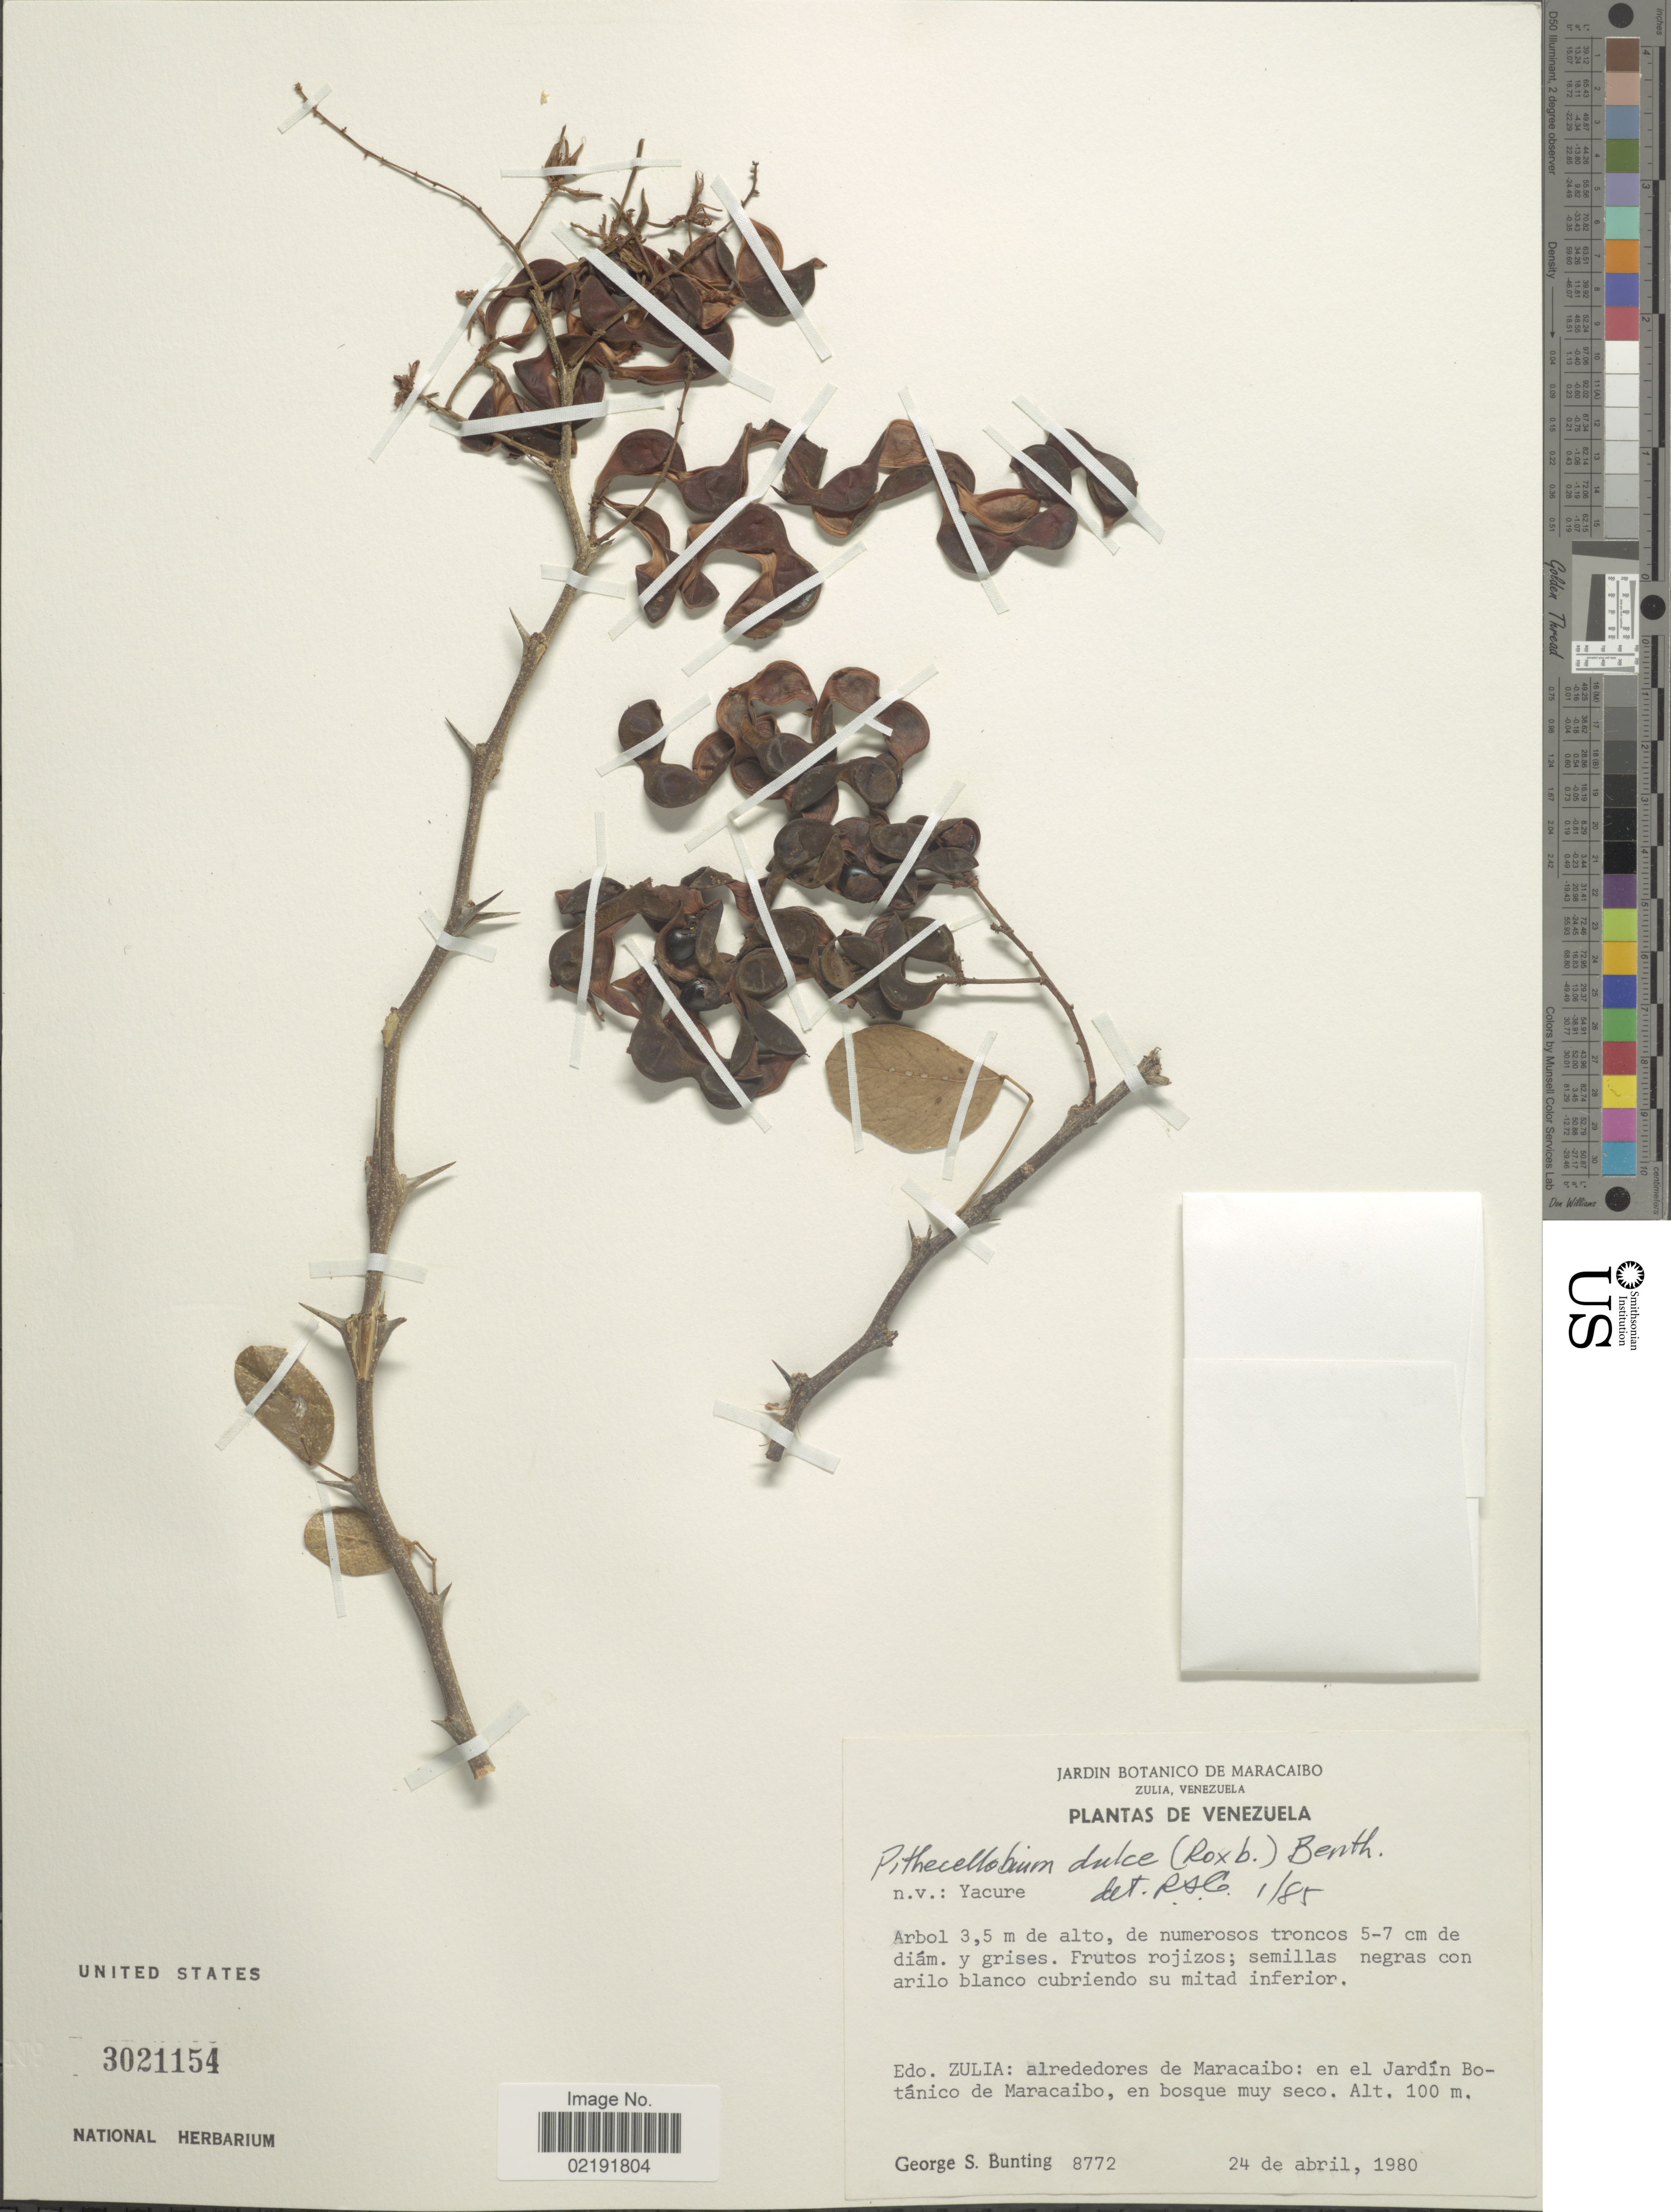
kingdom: Plantae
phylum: Tracheophyta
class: Magnoliopsida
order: Fabales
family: Fabaceae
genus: Pithecellobium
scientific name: Pithecellobium dulce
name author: (Roxb.) Benth.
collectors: G. S. Bunting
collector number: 8772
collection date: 1980-04-24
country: Venezuela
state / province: Zulia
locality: Edo. Zulia: alrededores de Maracaibo: en el Jardín Botánico de Maracaibo, en bosque muy seco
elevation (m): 100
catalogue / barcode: US 3021154